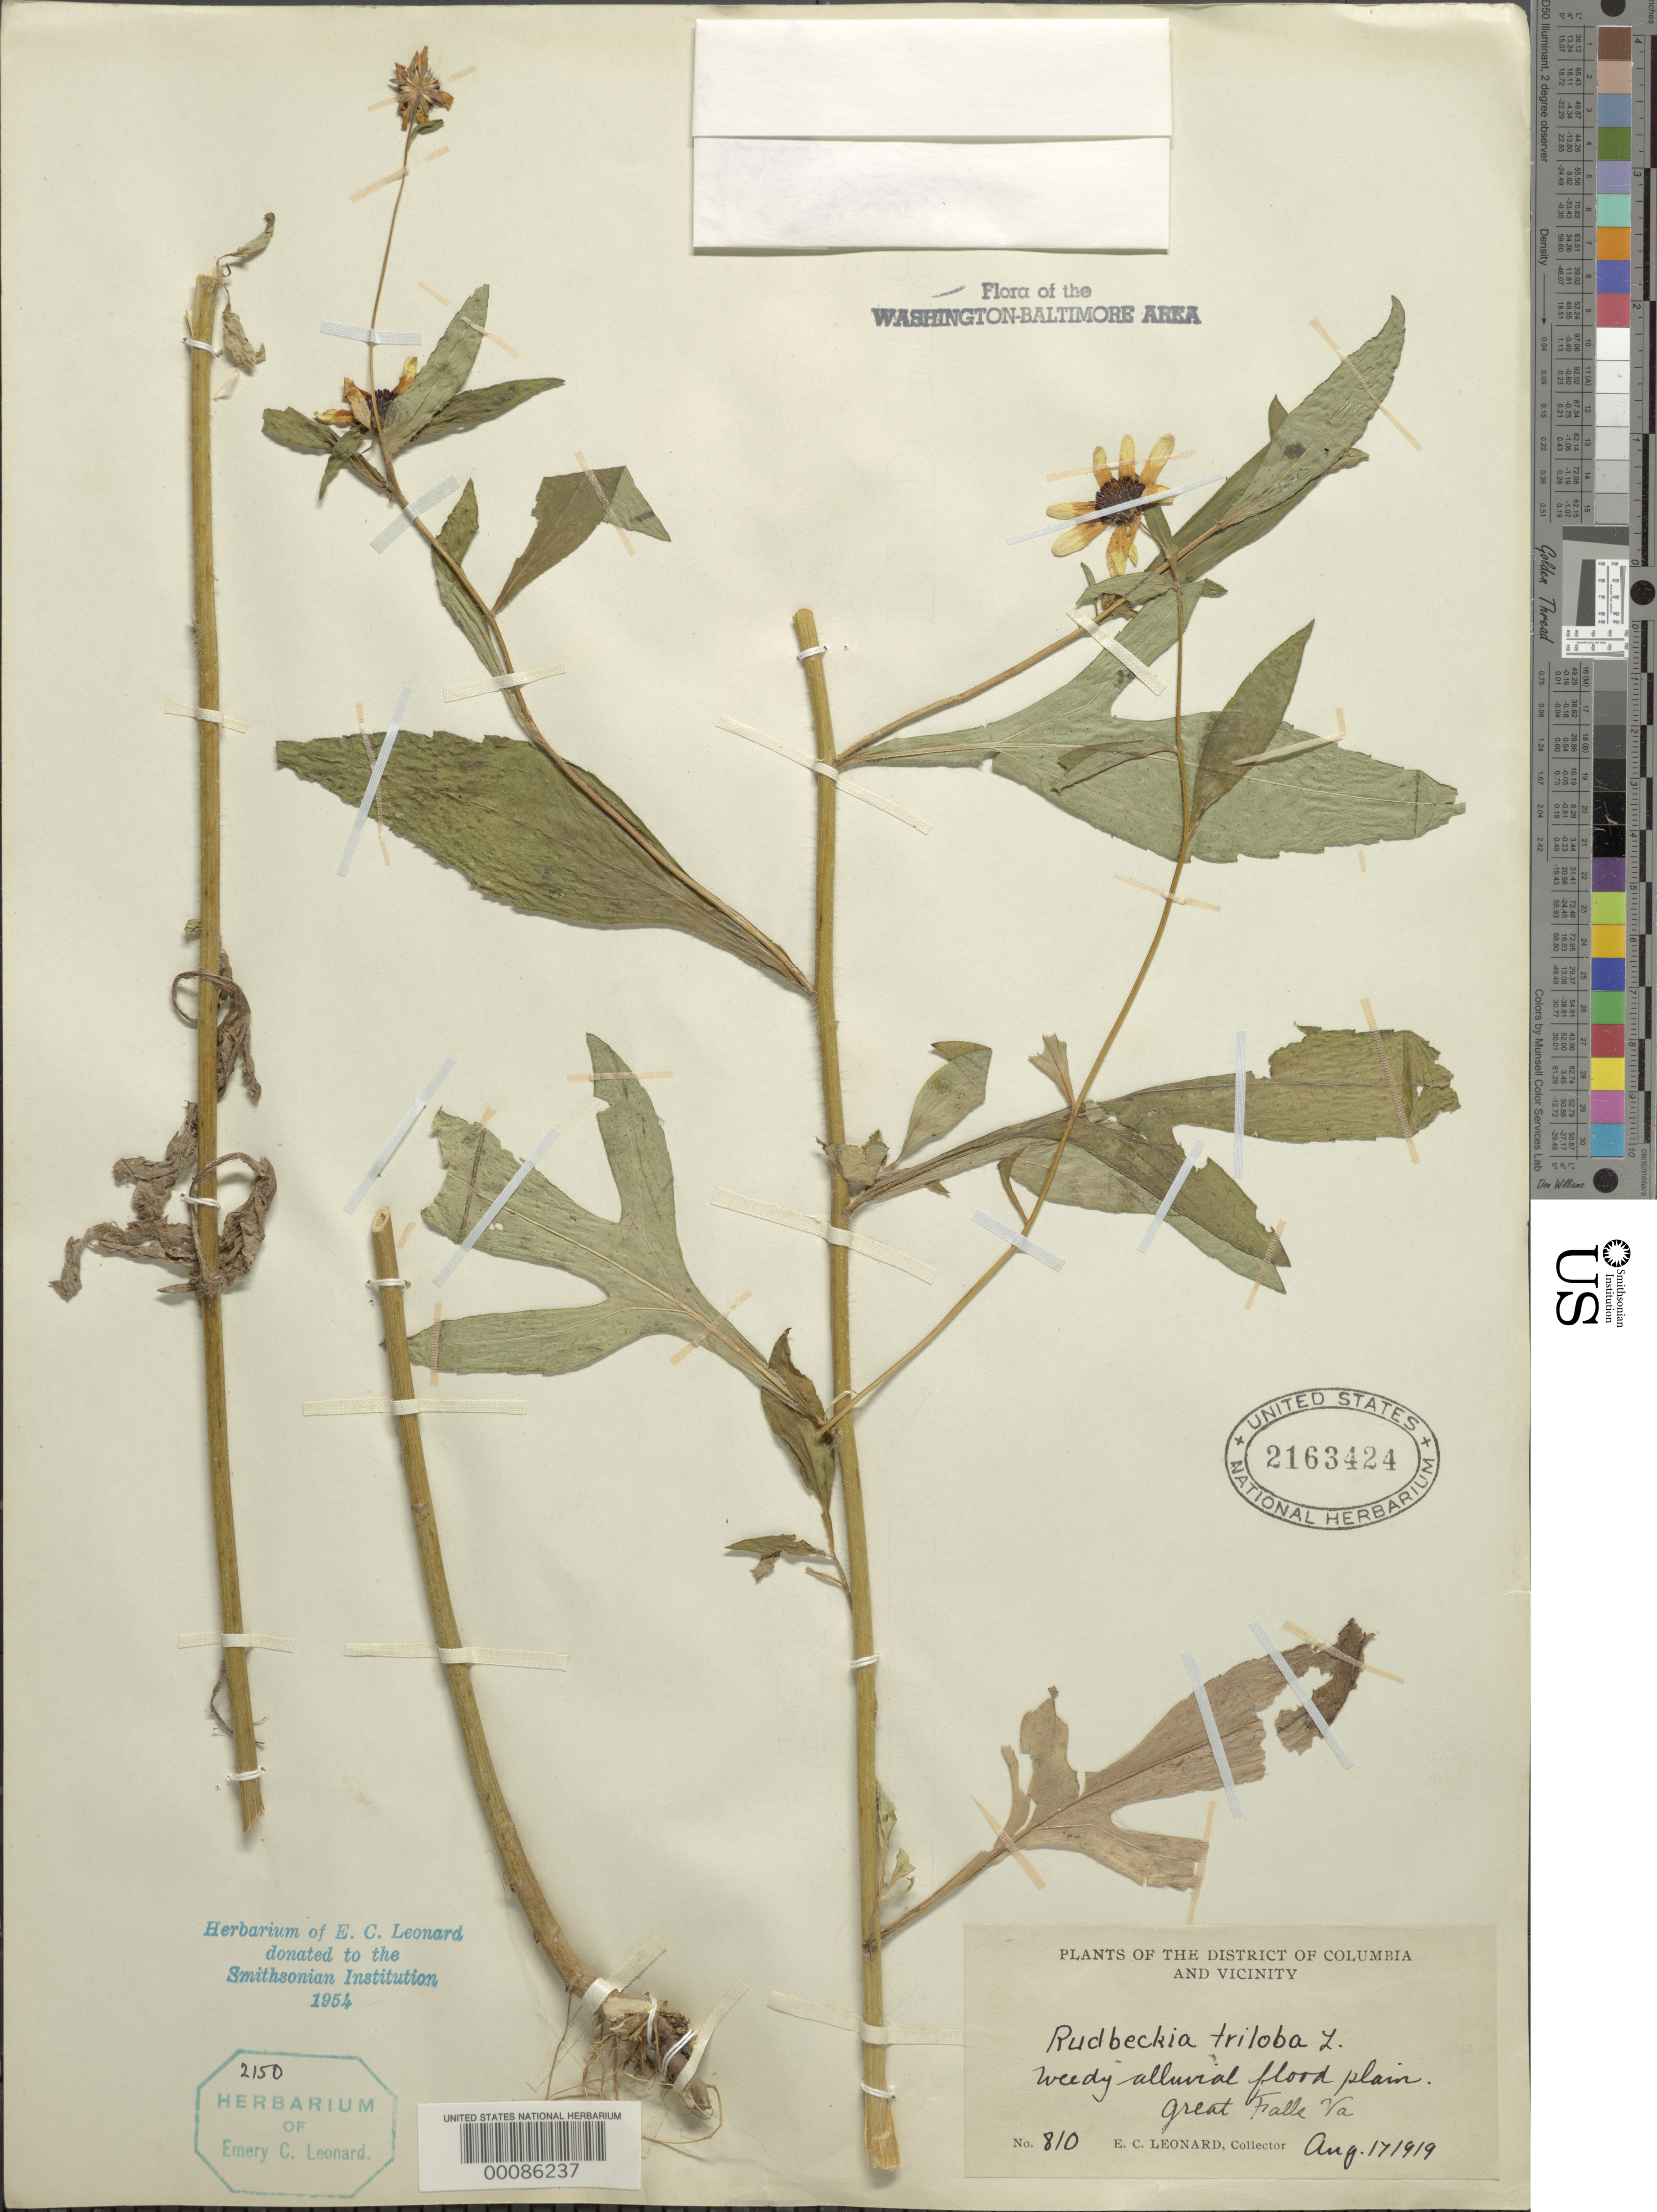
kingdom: Plantae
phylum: Tracheophyta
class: Magnoliopsida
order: Asterales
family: Asteraceae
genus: Rudbeckia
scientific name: Rudbeckia triloba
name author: L.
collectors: E. C. Leonard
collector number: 810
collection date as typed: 17 Aug 1919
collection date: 1919-08-17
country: United States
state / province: Virginia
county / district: Fairfax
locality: Great Falls C. & O. Canal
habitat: Weedy alluvial flood plain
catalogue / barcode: US 2163424